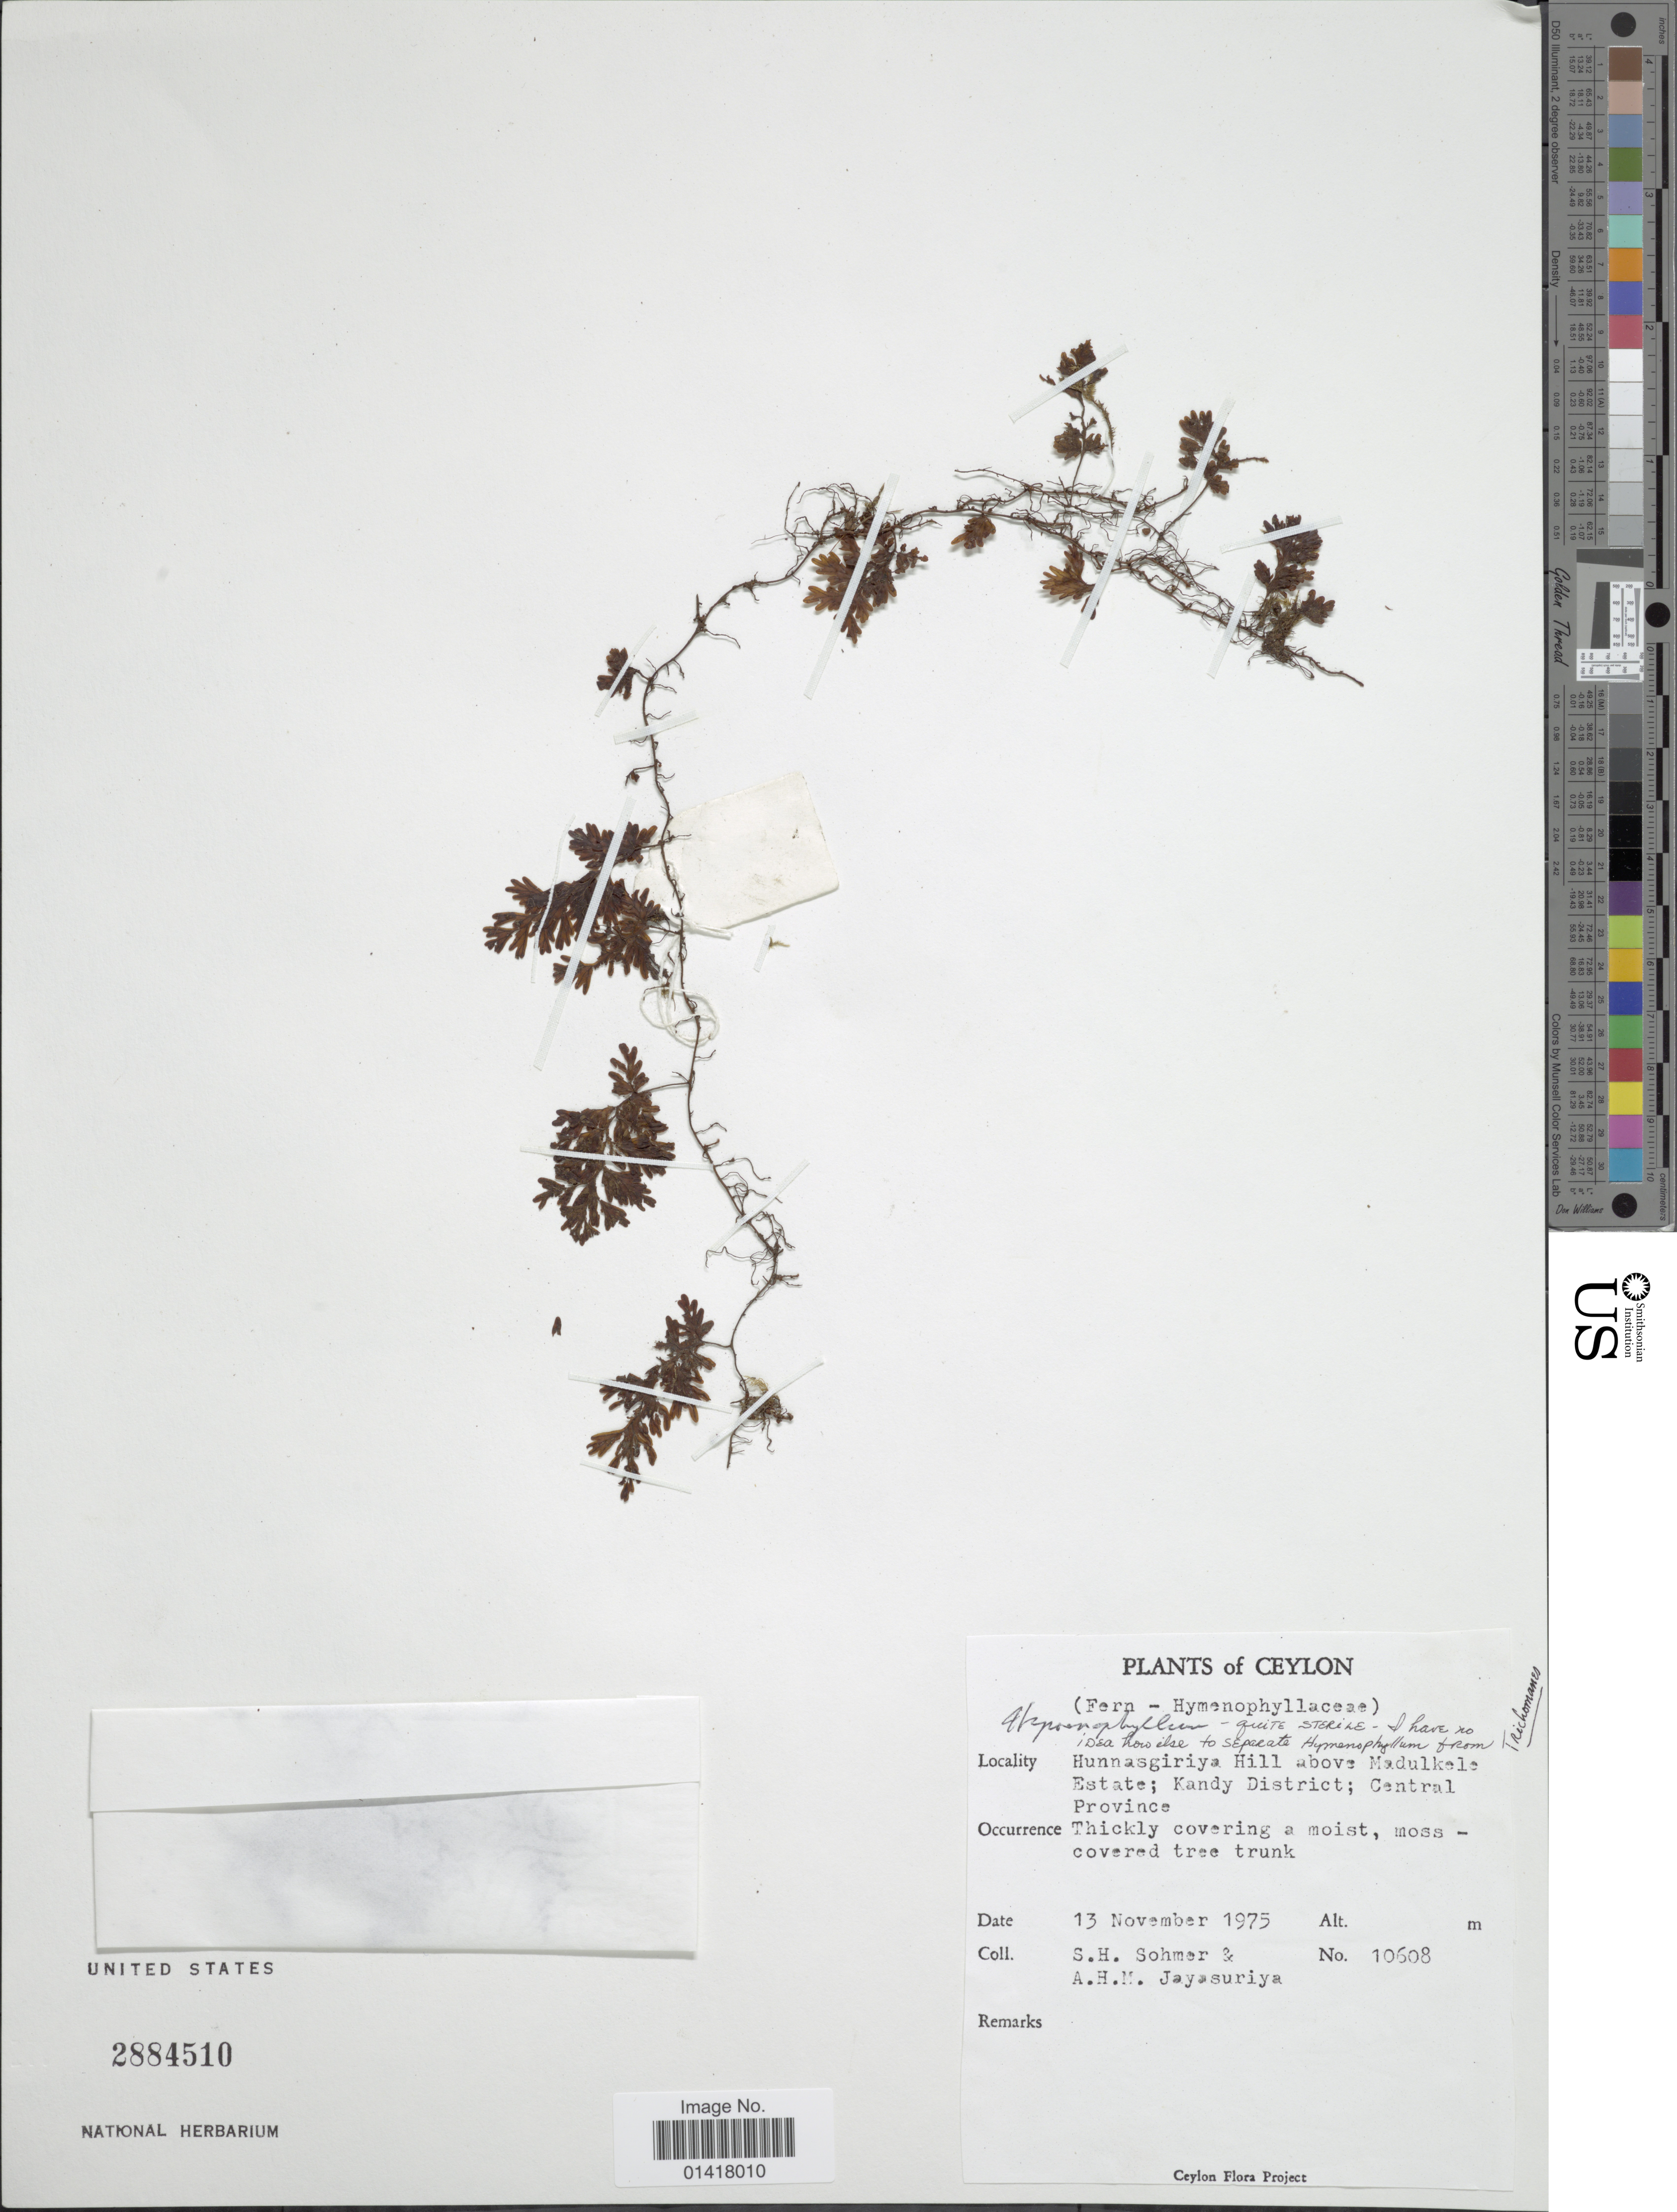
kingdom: Plantae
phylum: Tracheophyta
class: Polypodiopsida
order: Hymenophyllales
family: Hymenophyllaceae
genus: Hymenophyllum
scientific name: Hymenophyllum sp.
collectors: S. H. Sohmer & A. Jayasuriya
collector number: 10608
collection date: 1975-11-13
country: Sri Lanka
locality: Ceylon, Hunnasgiriya Hill above; Madulkele Estate, Kandy District, Central Province.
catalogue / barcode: US 2884510